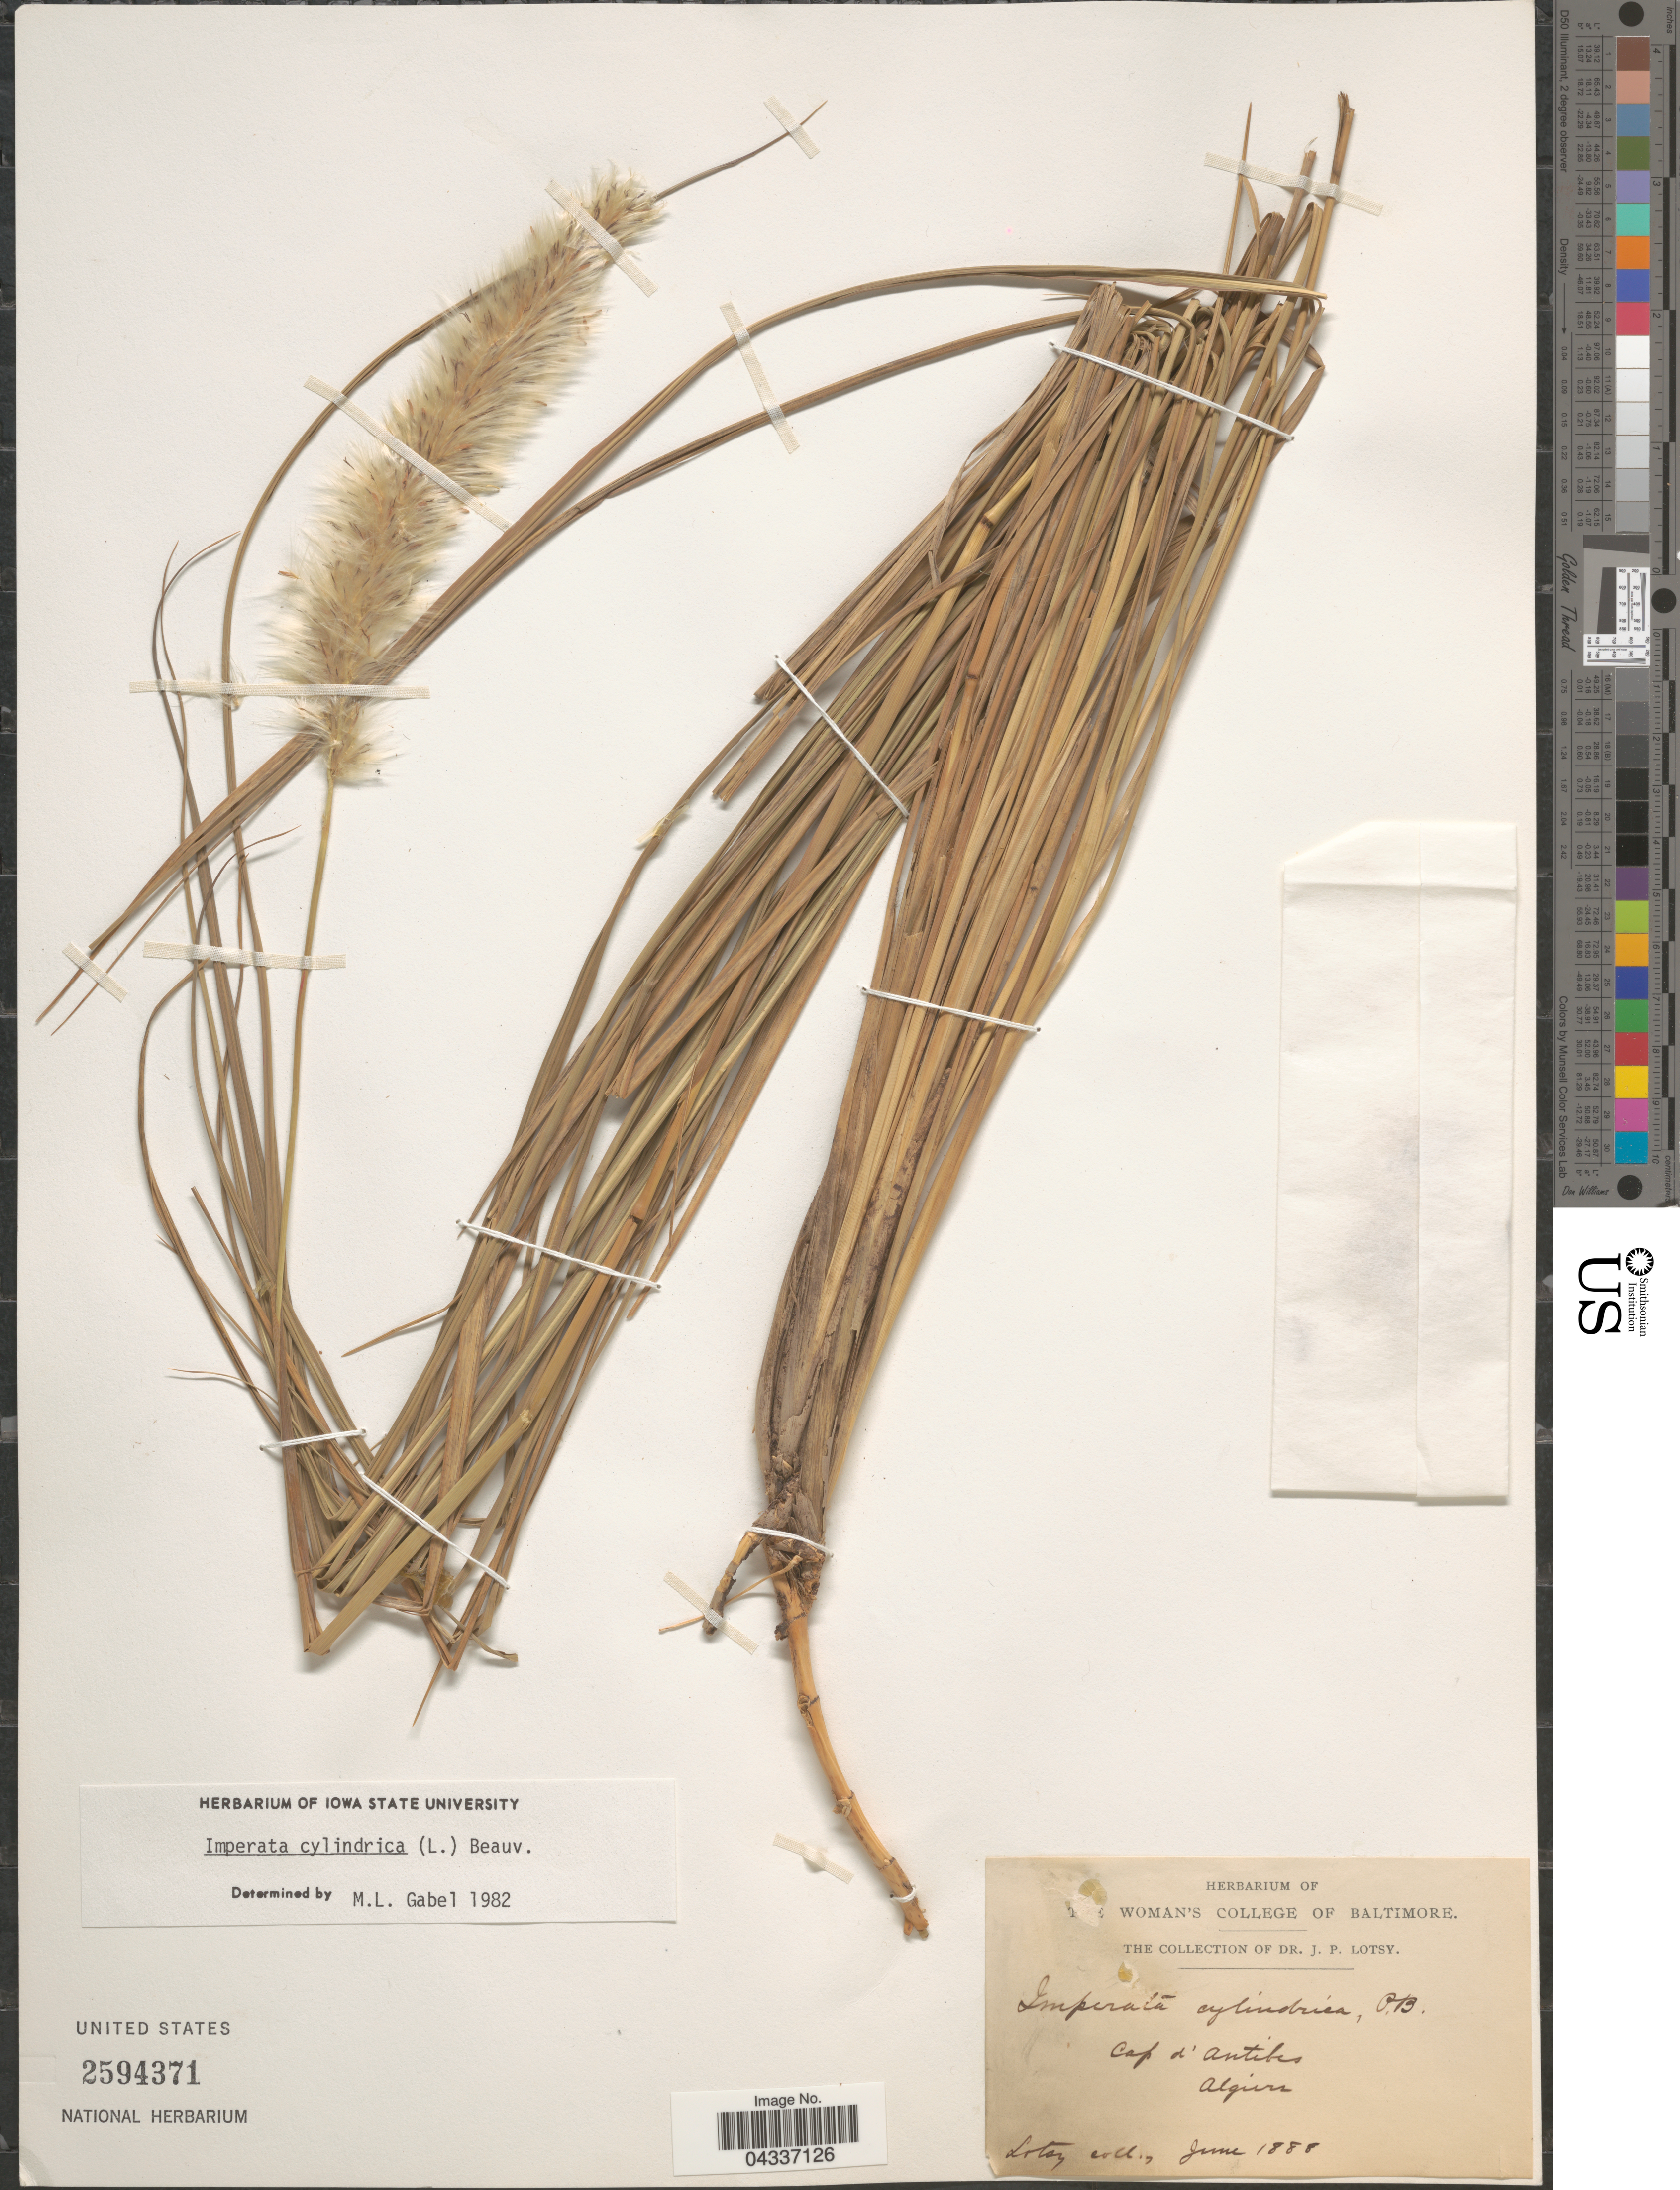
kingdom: Plantae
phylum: Tracheophyta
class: Liliopsida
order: Poales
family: Poaceae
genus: Imperata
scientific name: Imperata cylindrica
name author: (L.) P. Beauv.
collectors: J. Lotsy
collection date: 1888-06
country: Algeria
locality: Cap d'Antibes. Algiers.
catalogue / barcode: US 2594371